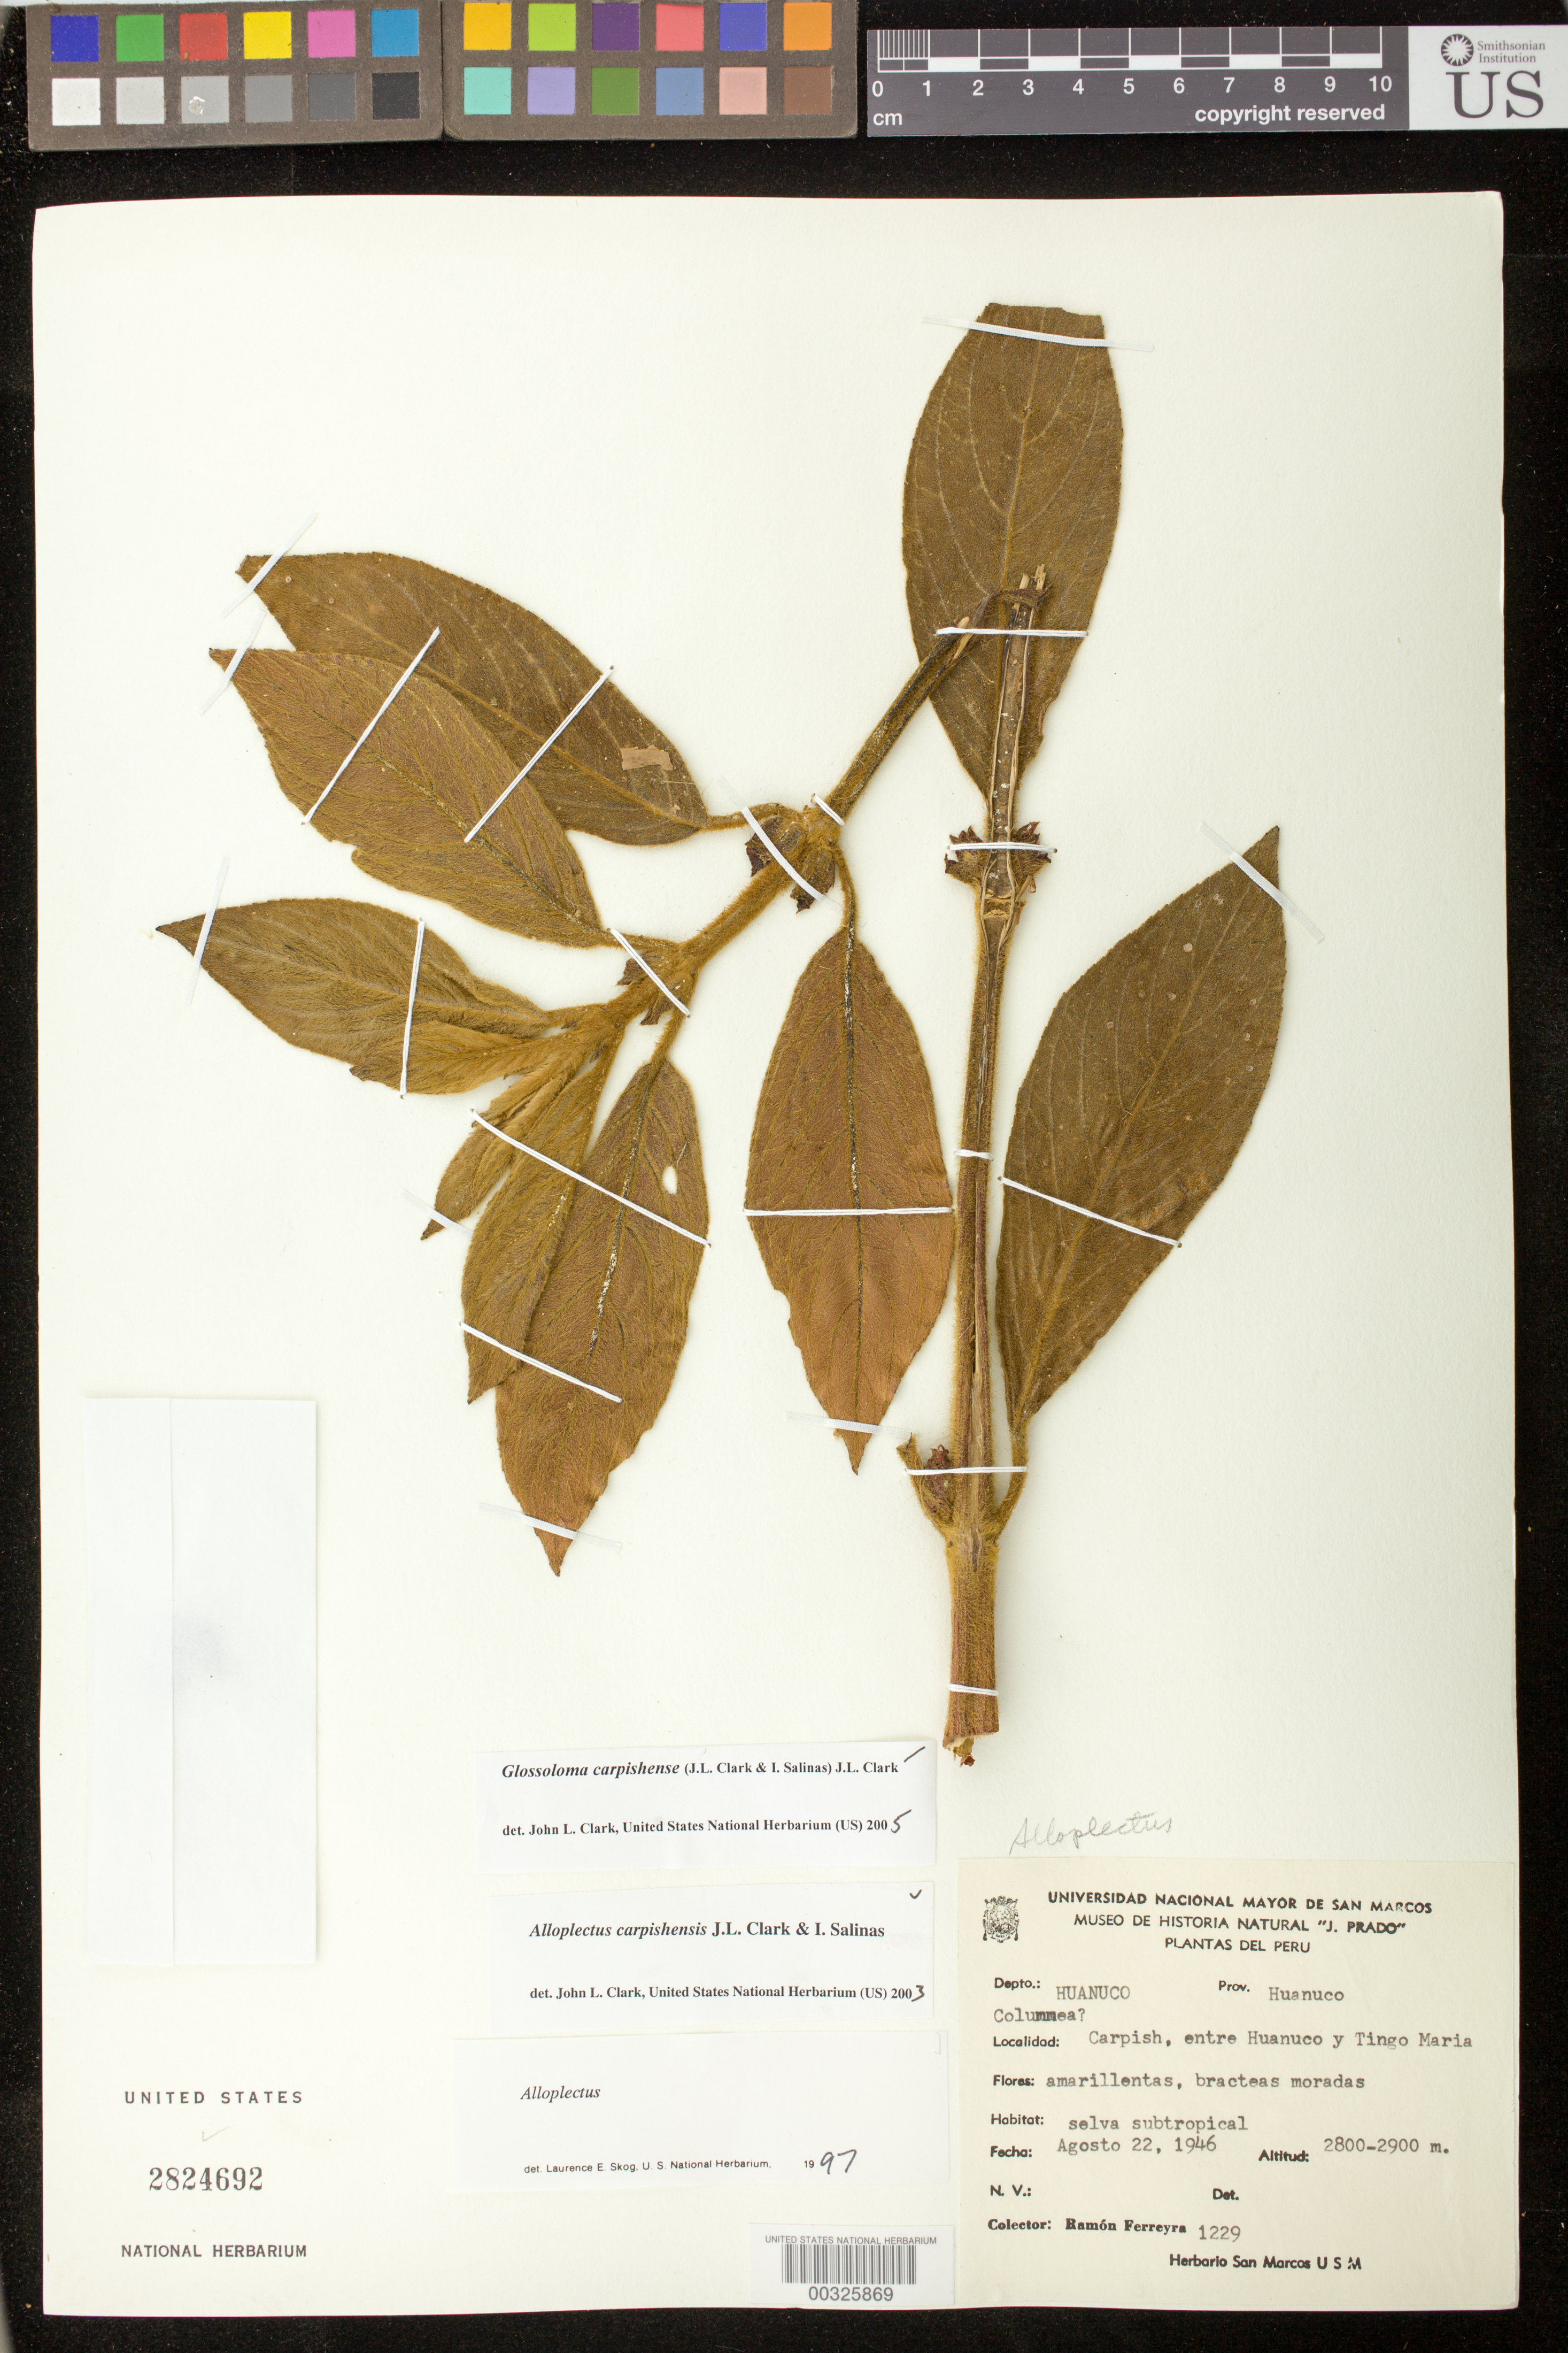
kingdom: Plantae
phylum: Tracheophyta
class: Magnoliopsida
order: Lamiales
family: Gesneriaceae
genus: Glossoloma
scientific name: Glossoloma carpishense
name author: (J.L. Clark & I. Salinas) J.L. Clark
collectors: R. A. Ferreyra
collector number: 1229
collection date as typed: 22 Aug 1946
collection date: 1946-08-22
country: Peru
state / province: Huánuco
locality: Carpish, entre Huanuco y Tingo Maria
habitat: Selva subtropical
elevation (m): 2800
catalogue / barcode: US 2824692